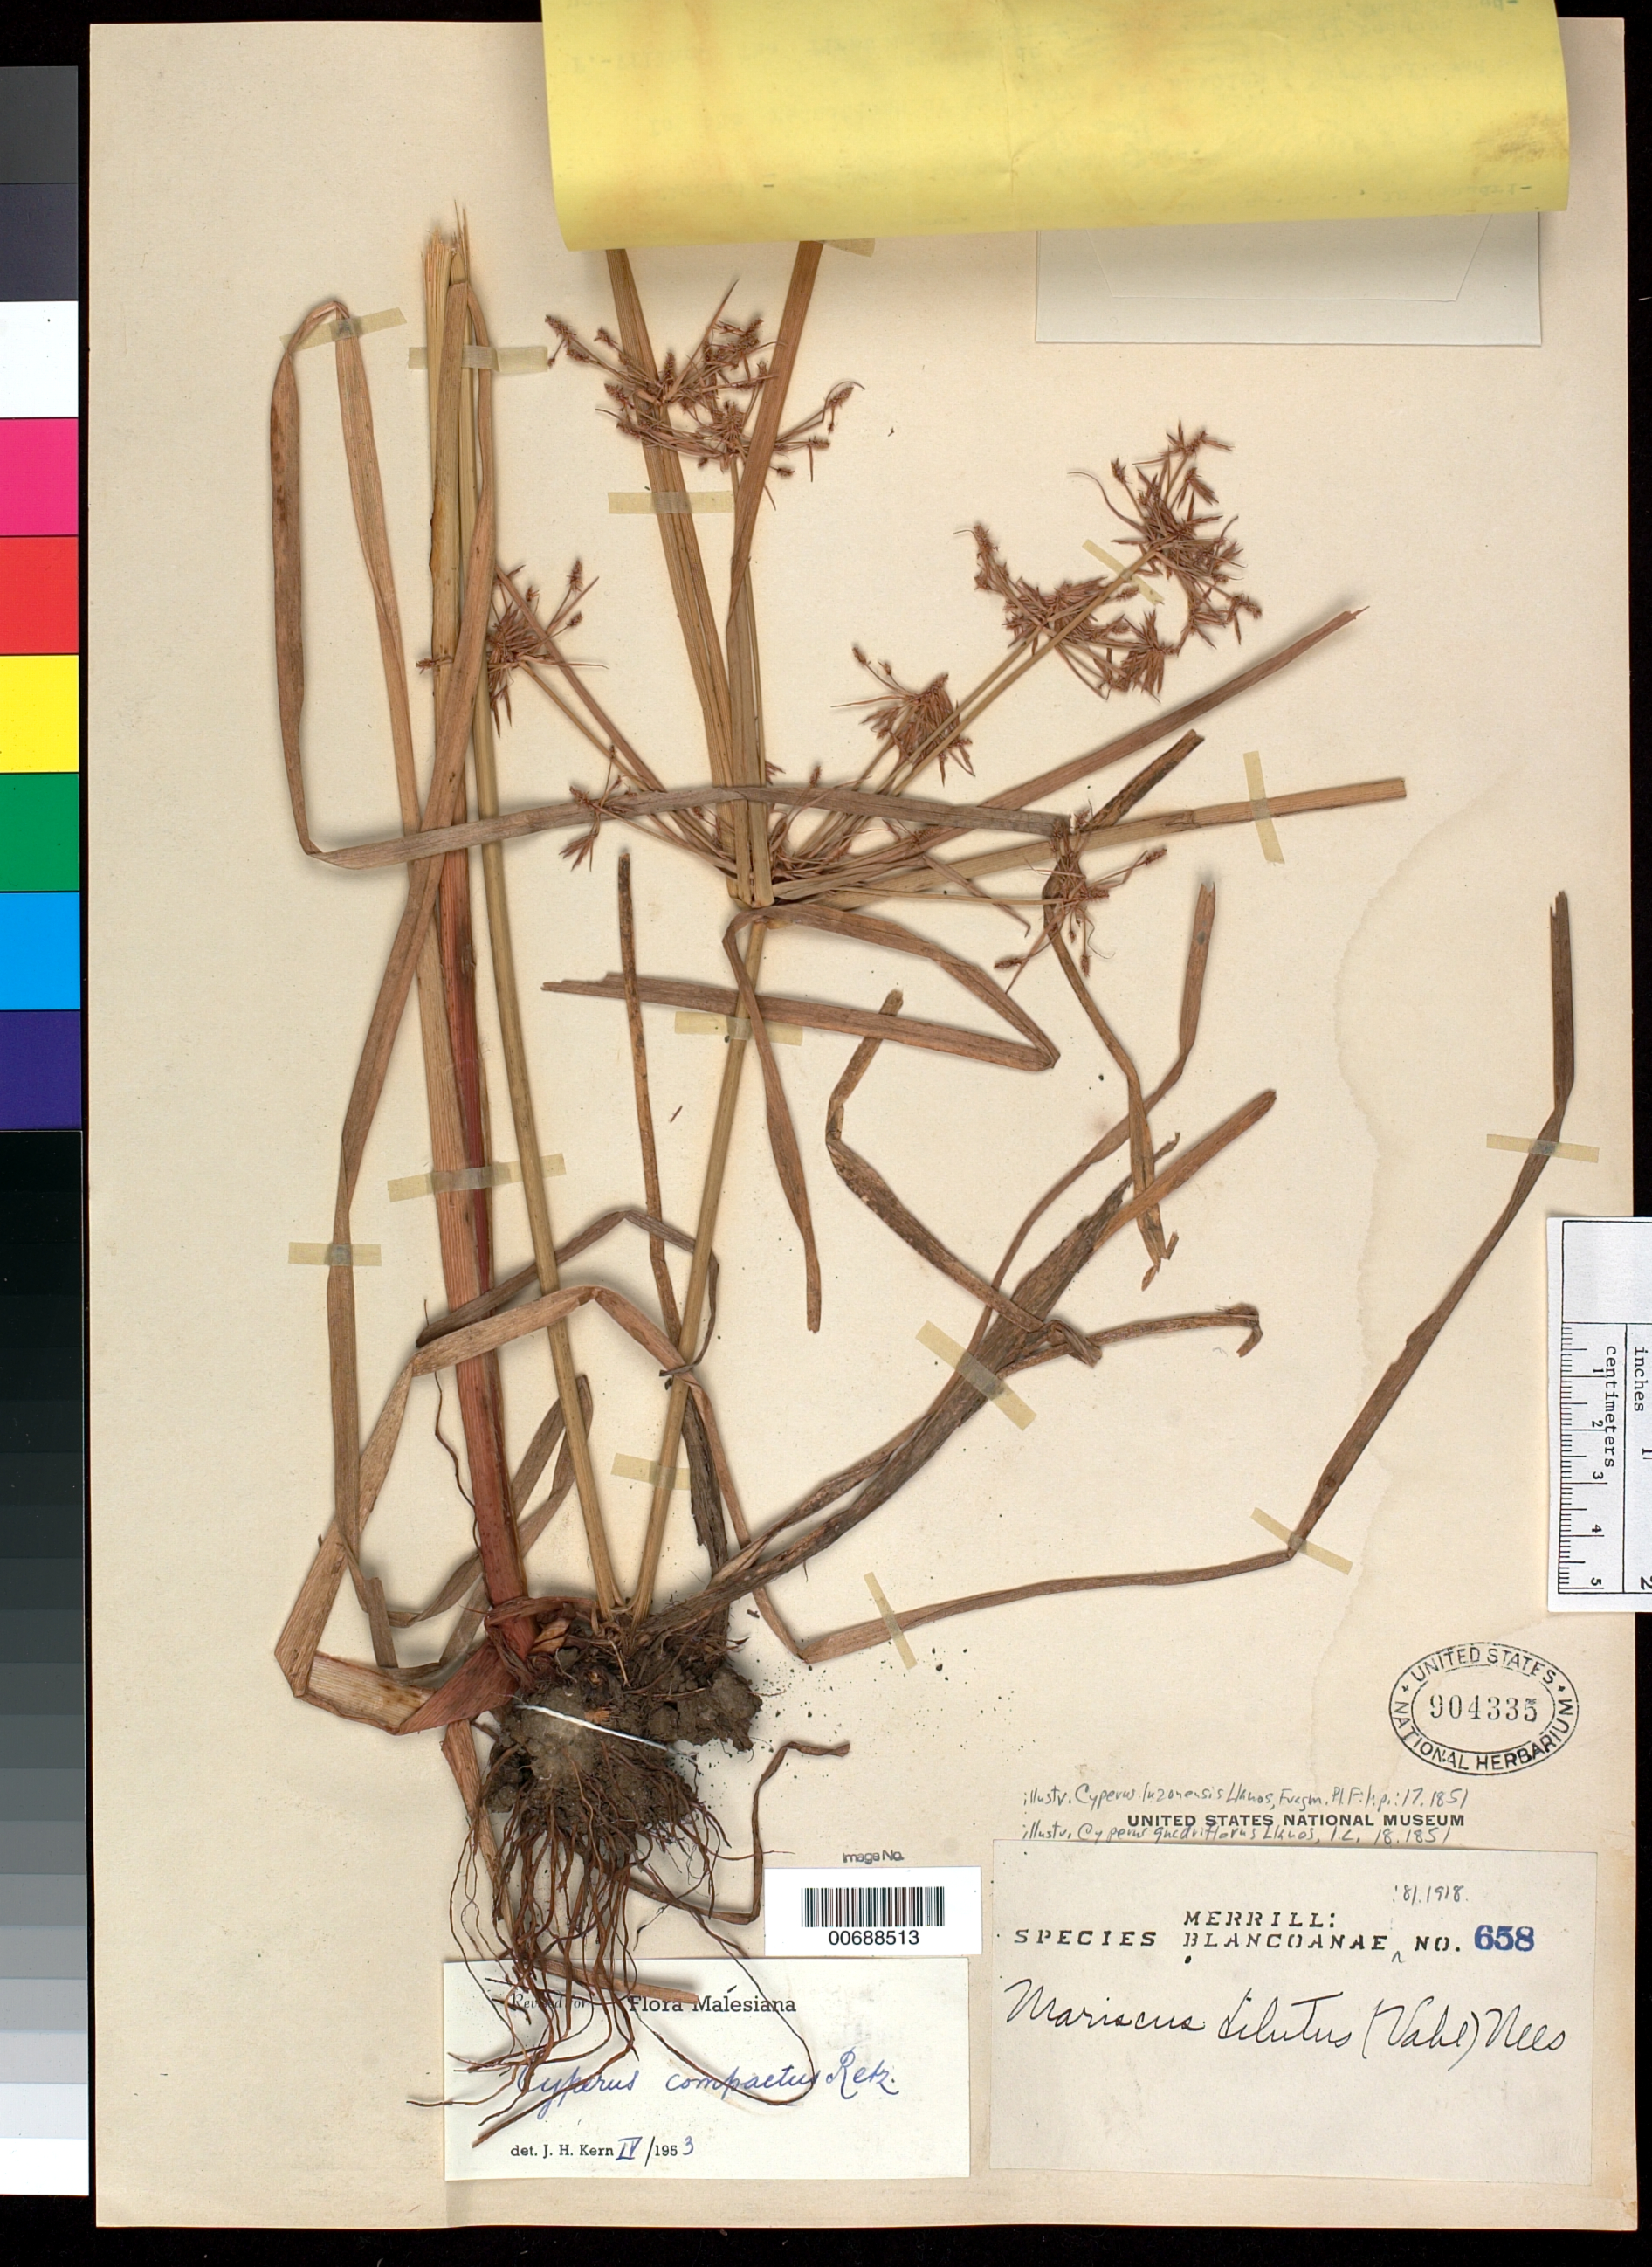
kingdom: Plantae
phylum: Tracheophyta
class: Liliopsida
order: Poales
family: Cyperaceae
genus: Cyperus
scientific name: Cyperus compactus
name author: Retz.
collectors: M. Ramos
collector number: Sp. Blancoan. 0658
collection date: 1914-12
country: Philippines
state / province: Central Luzon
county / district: Bulacan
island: Luzon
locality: Valley of Paila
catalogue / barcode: US 904335